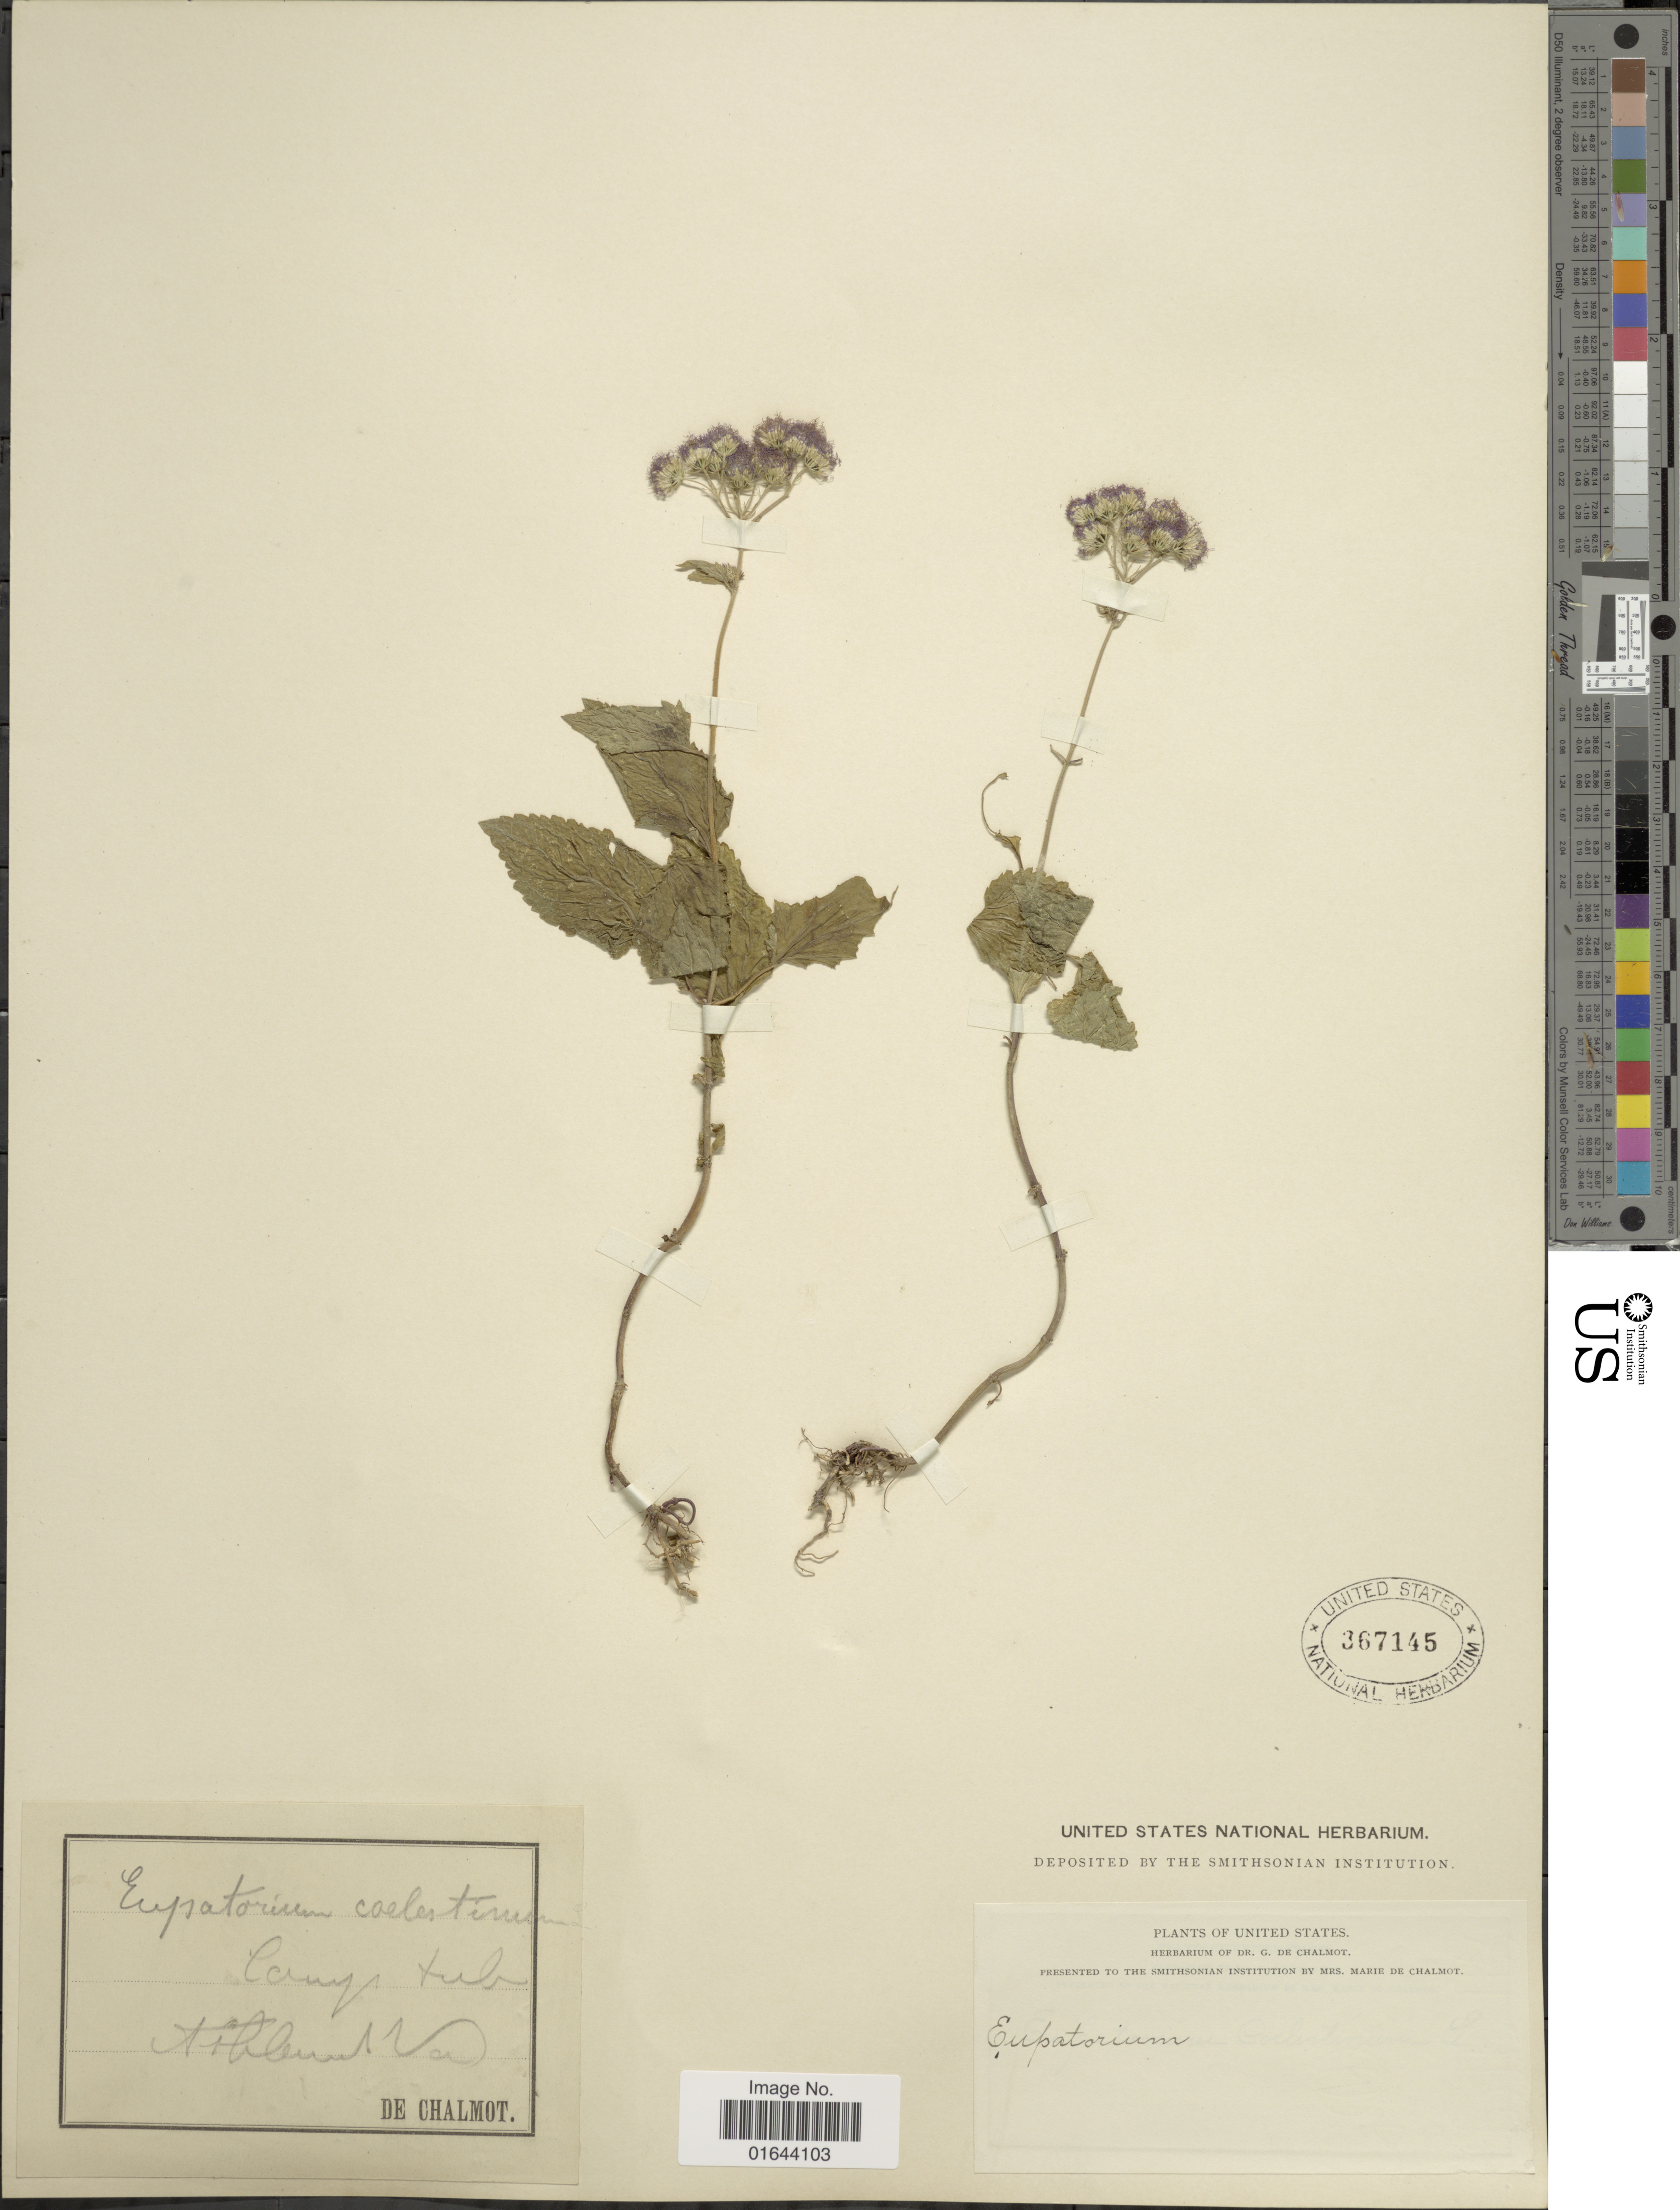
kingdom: Plantae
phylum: Tracheophyta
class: Magnoliopsida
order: Asterales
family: Asteraceae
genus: Conoclinium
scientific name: Conoclinium coelestinum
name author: (L.) DC.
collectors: G. de Chalmot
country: United States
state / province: Virginia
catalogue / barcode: US 367145